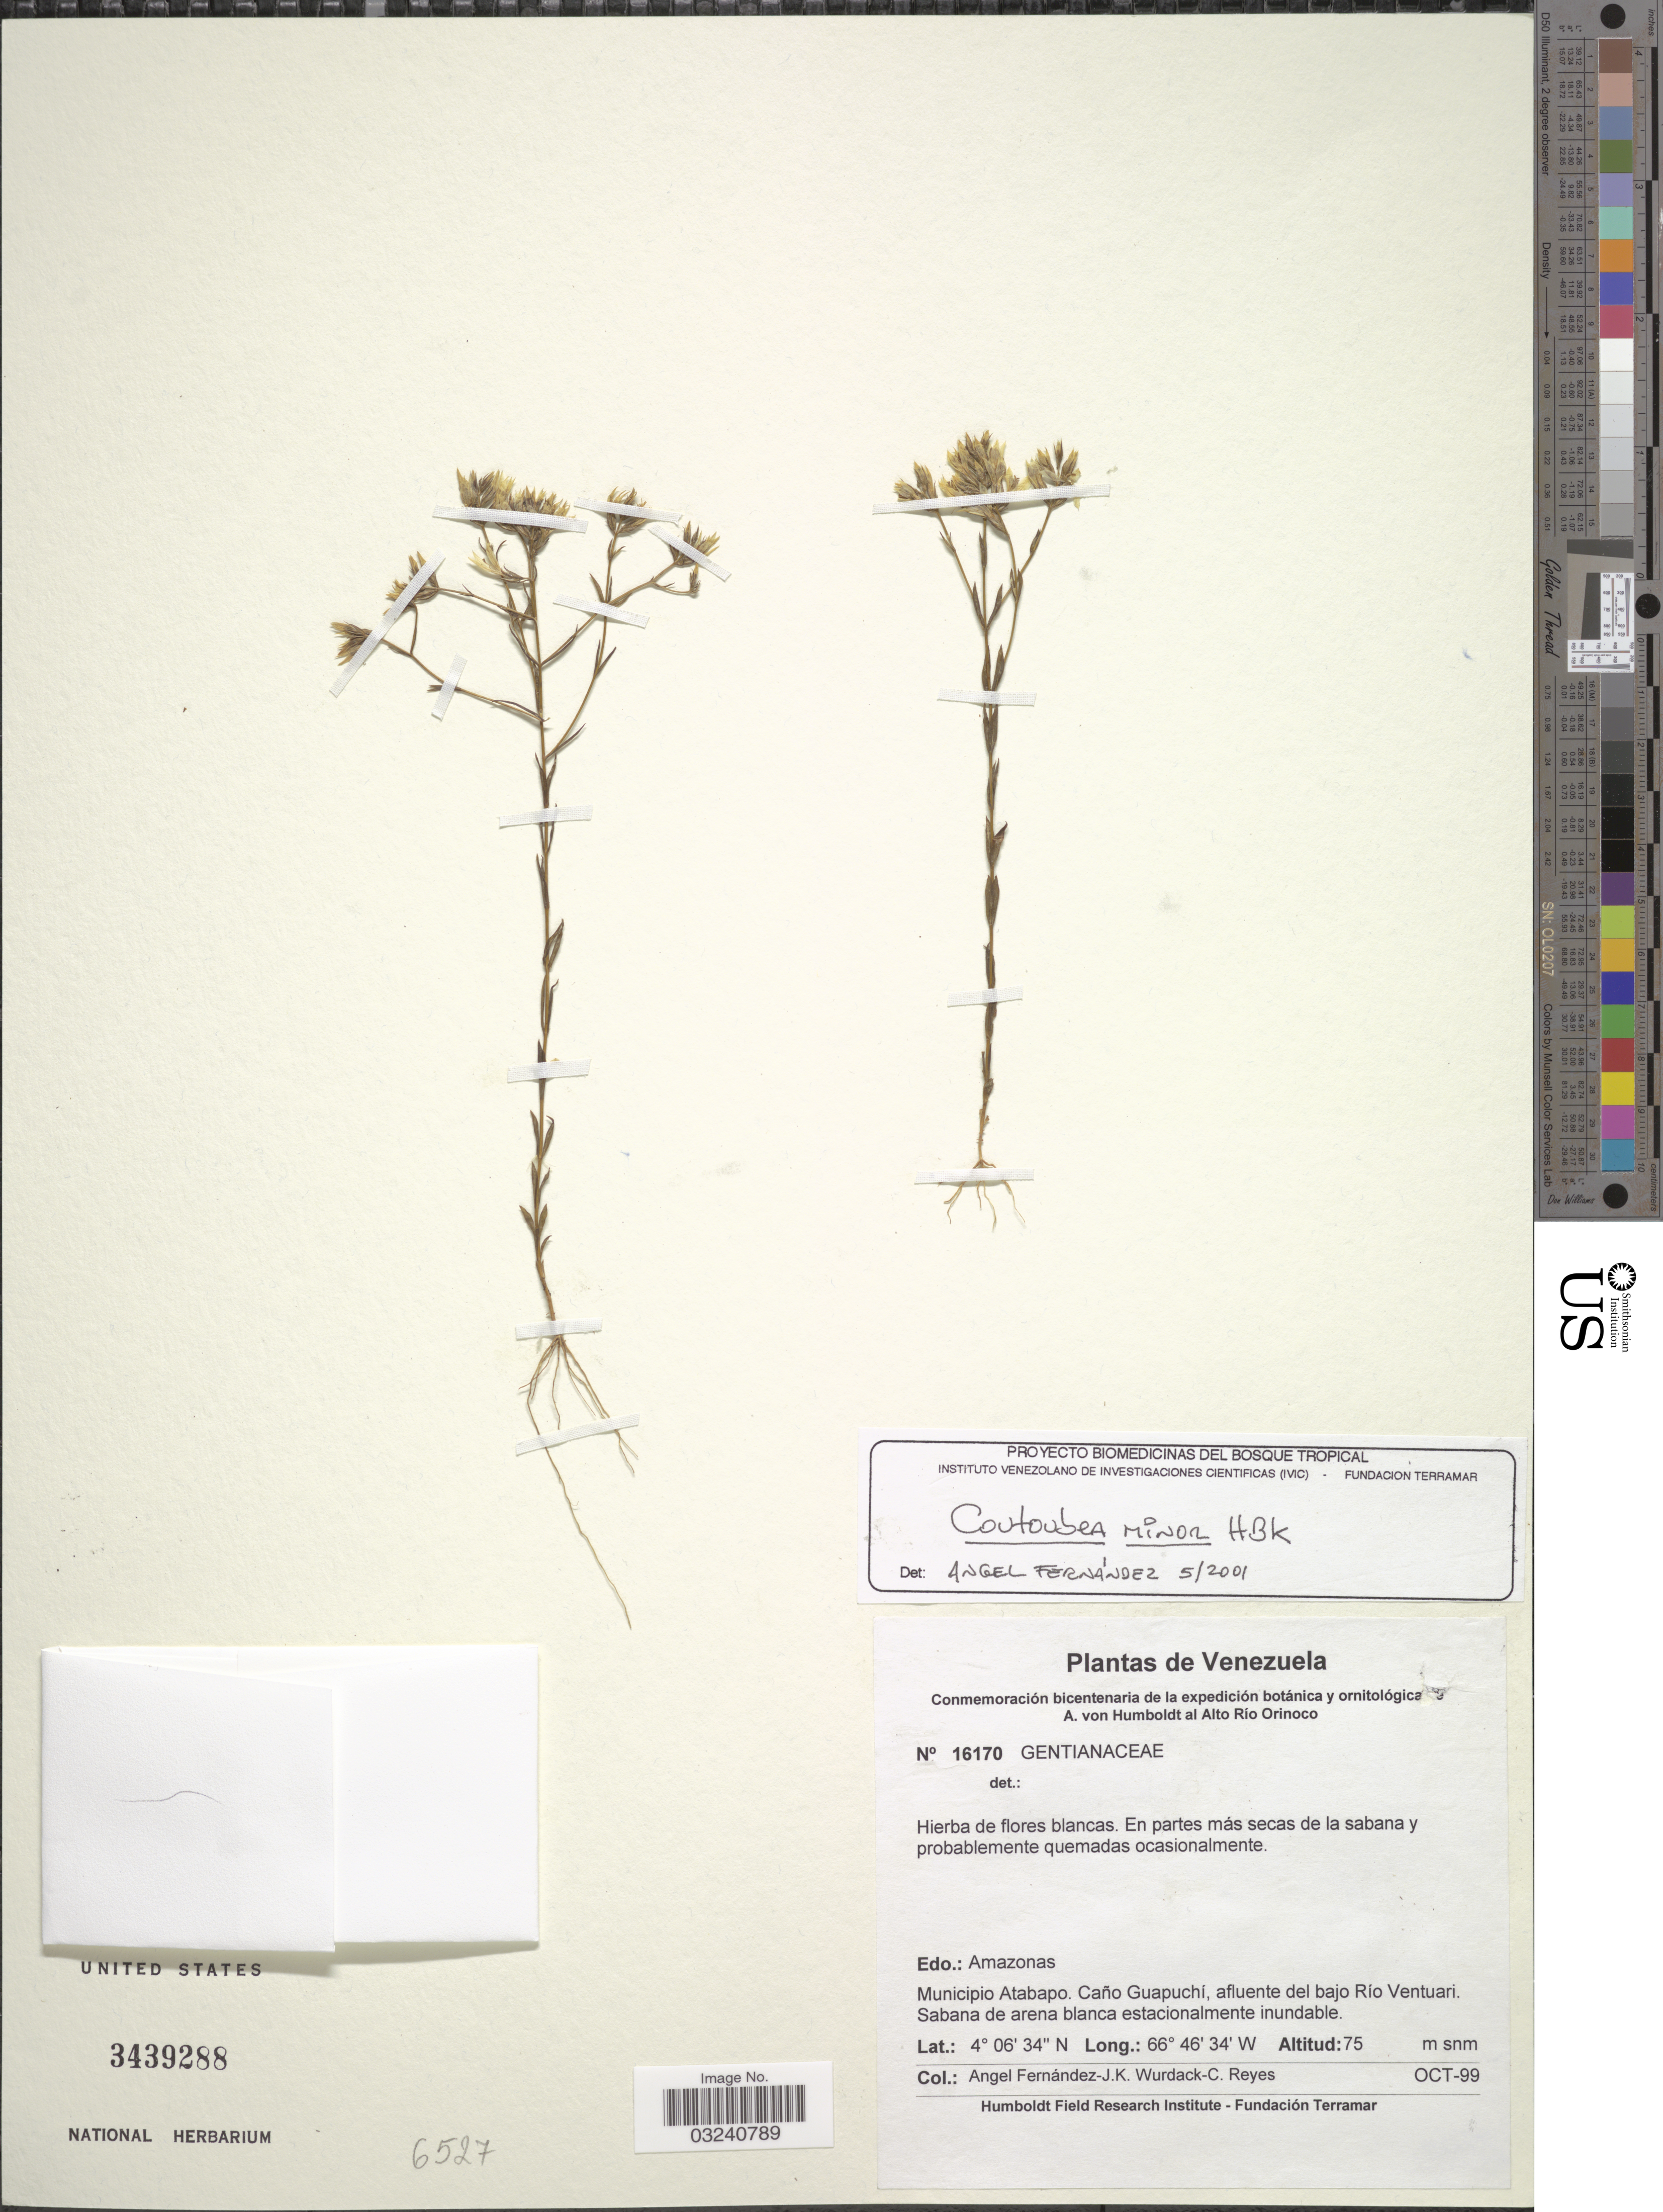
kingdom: Plantae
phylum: Tracheophyta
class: Magnoliopsida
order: Gentianales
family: Gentianaceae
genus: Coutoubea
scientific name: Coutoubea minor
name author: Kunth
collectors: Á. Fernández, J. J. Wurdack & C. Reyes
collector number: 16170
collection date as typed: Transcribed d/m/y: /10/99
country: Venezuela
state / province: Amazonas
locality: Municipio Atabapo. Caño Guapuchí, afluente del bajo Río Ventuari.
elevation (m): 75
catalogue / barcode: US 3439288